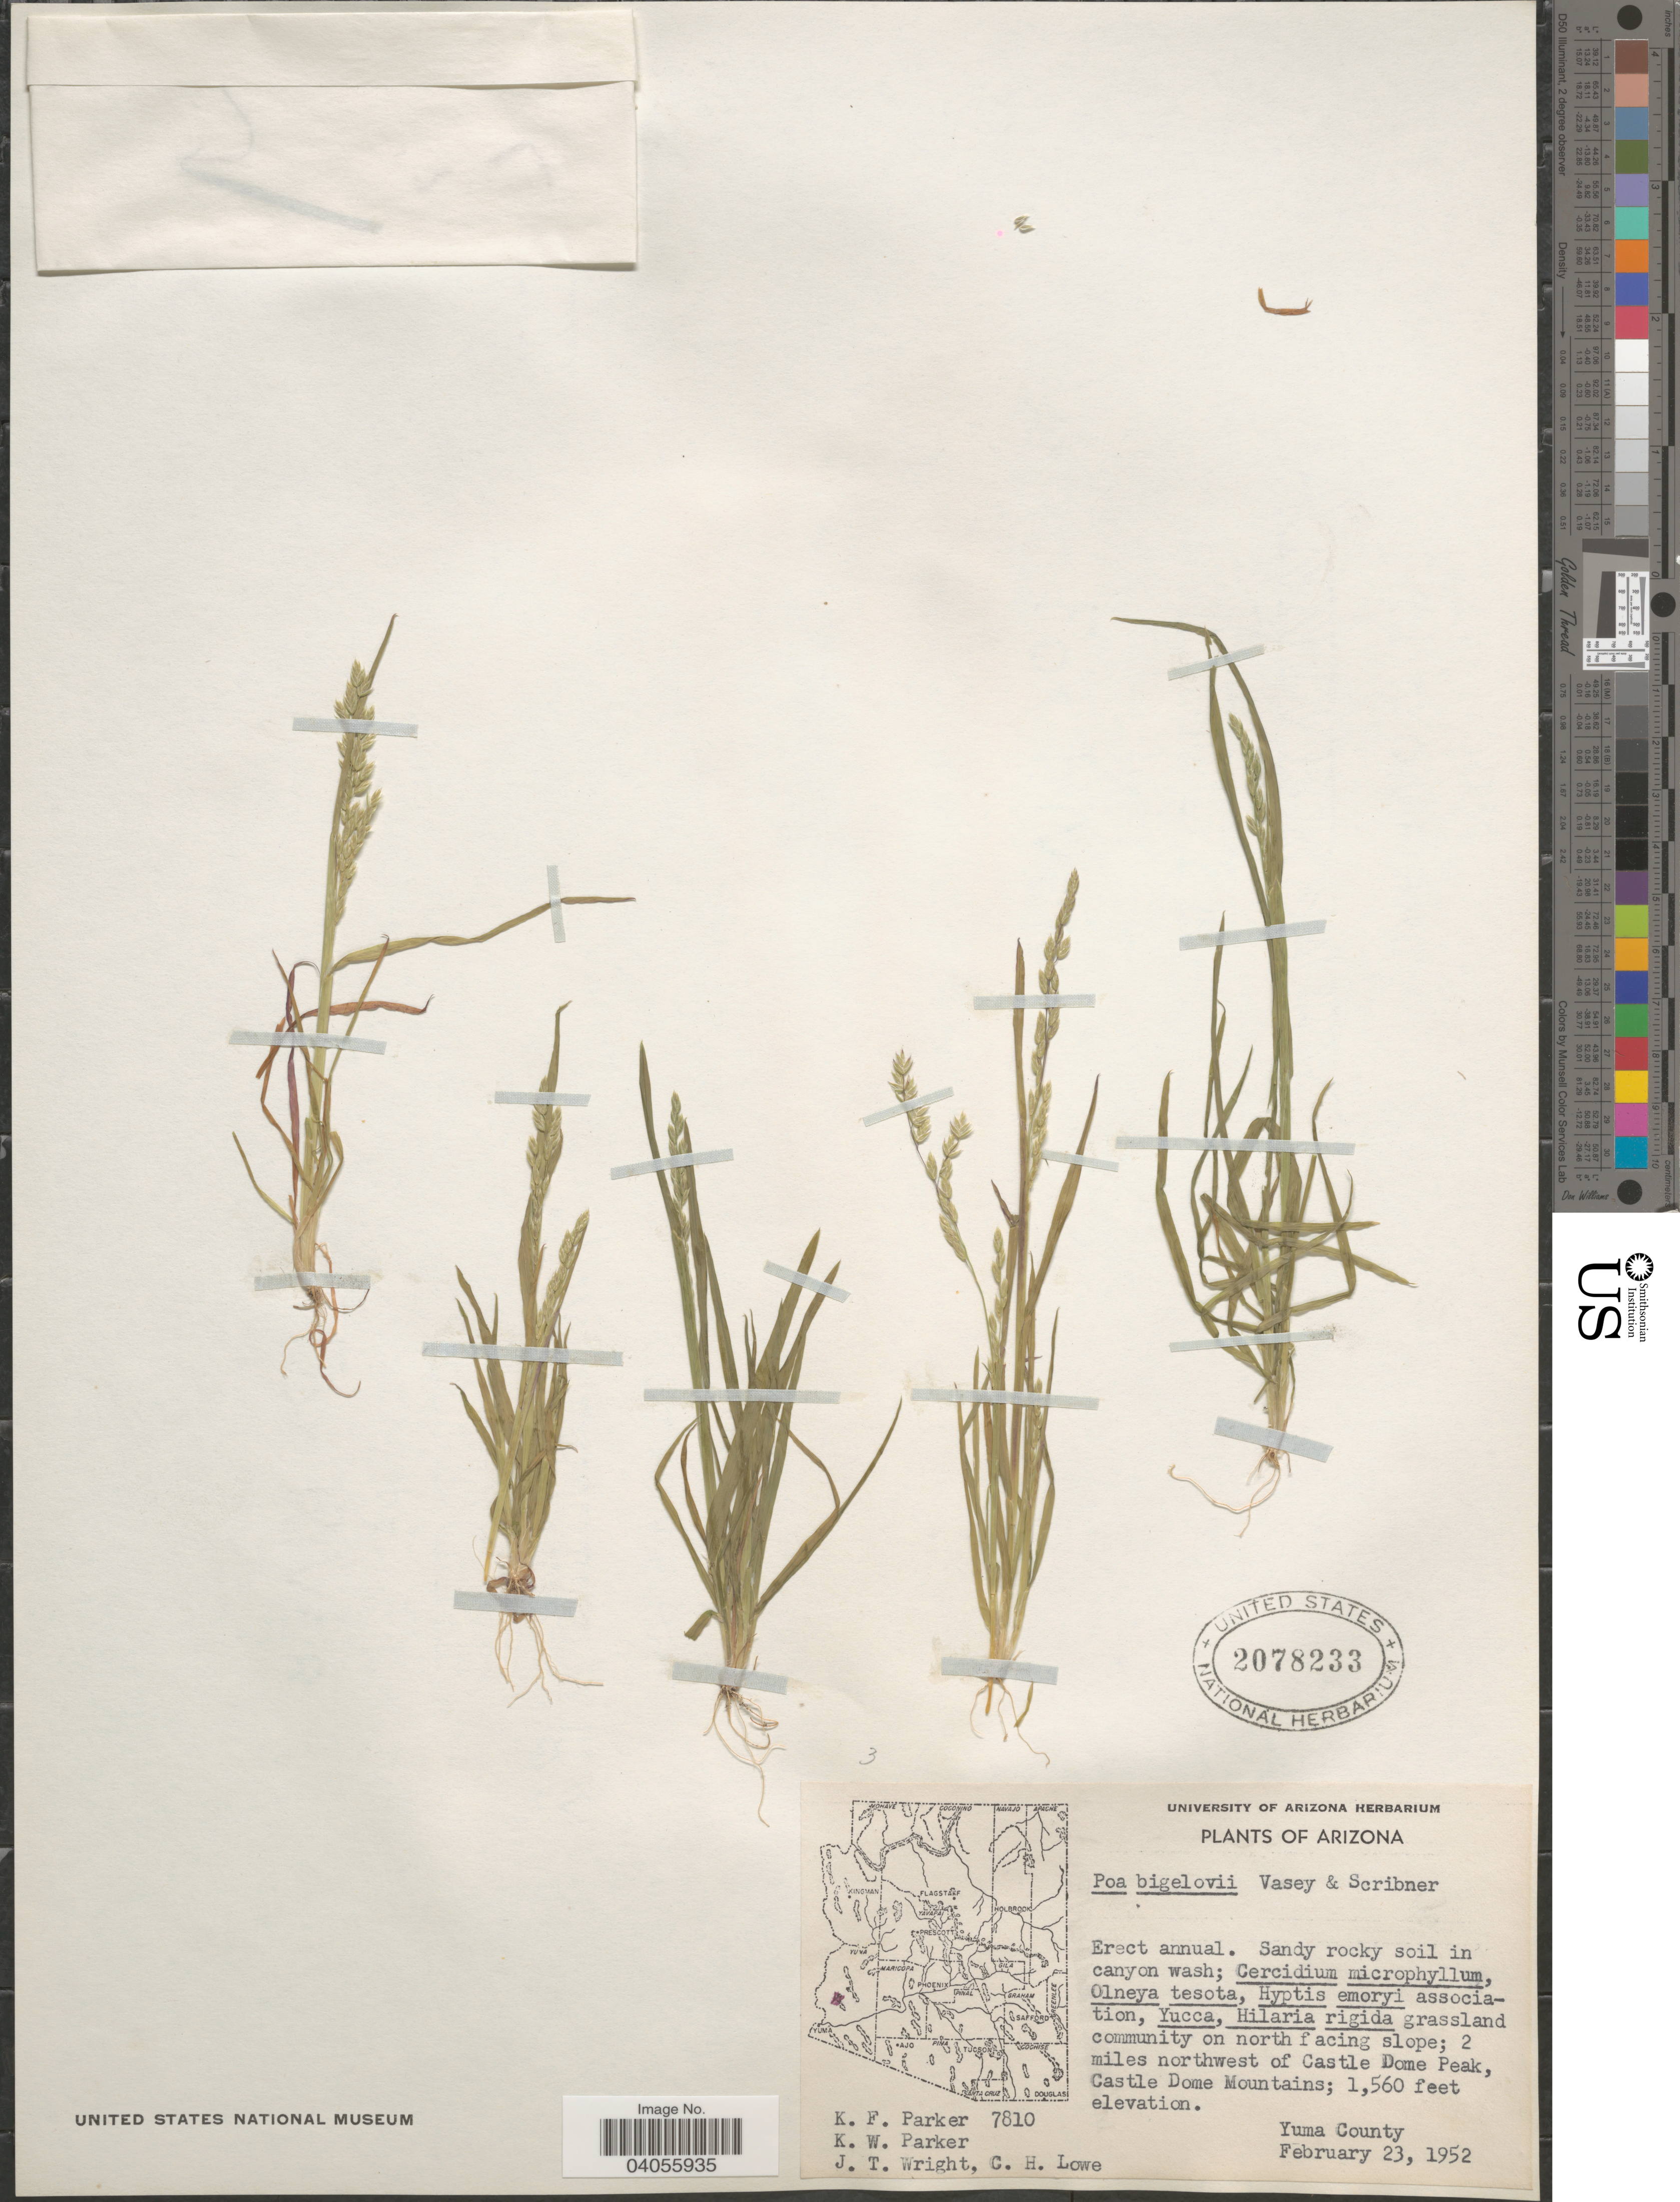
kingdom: Plantae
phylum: Tracheophyta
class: Liliopsida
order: Poales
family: Poaceae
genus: Poa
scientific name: Poa bigelovii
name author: Vasey & Scribn.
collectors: K. F. Parker, K. Parker, J. T. Wright & C. Lowe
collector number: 7810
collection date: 1952-02-23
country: United States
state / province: Arizona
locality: On north facing slope; 2 miles northwest of Castle Dome Peak, Castle Dome Mountains. Yuma County.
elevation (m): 475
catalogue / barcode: US 2078233